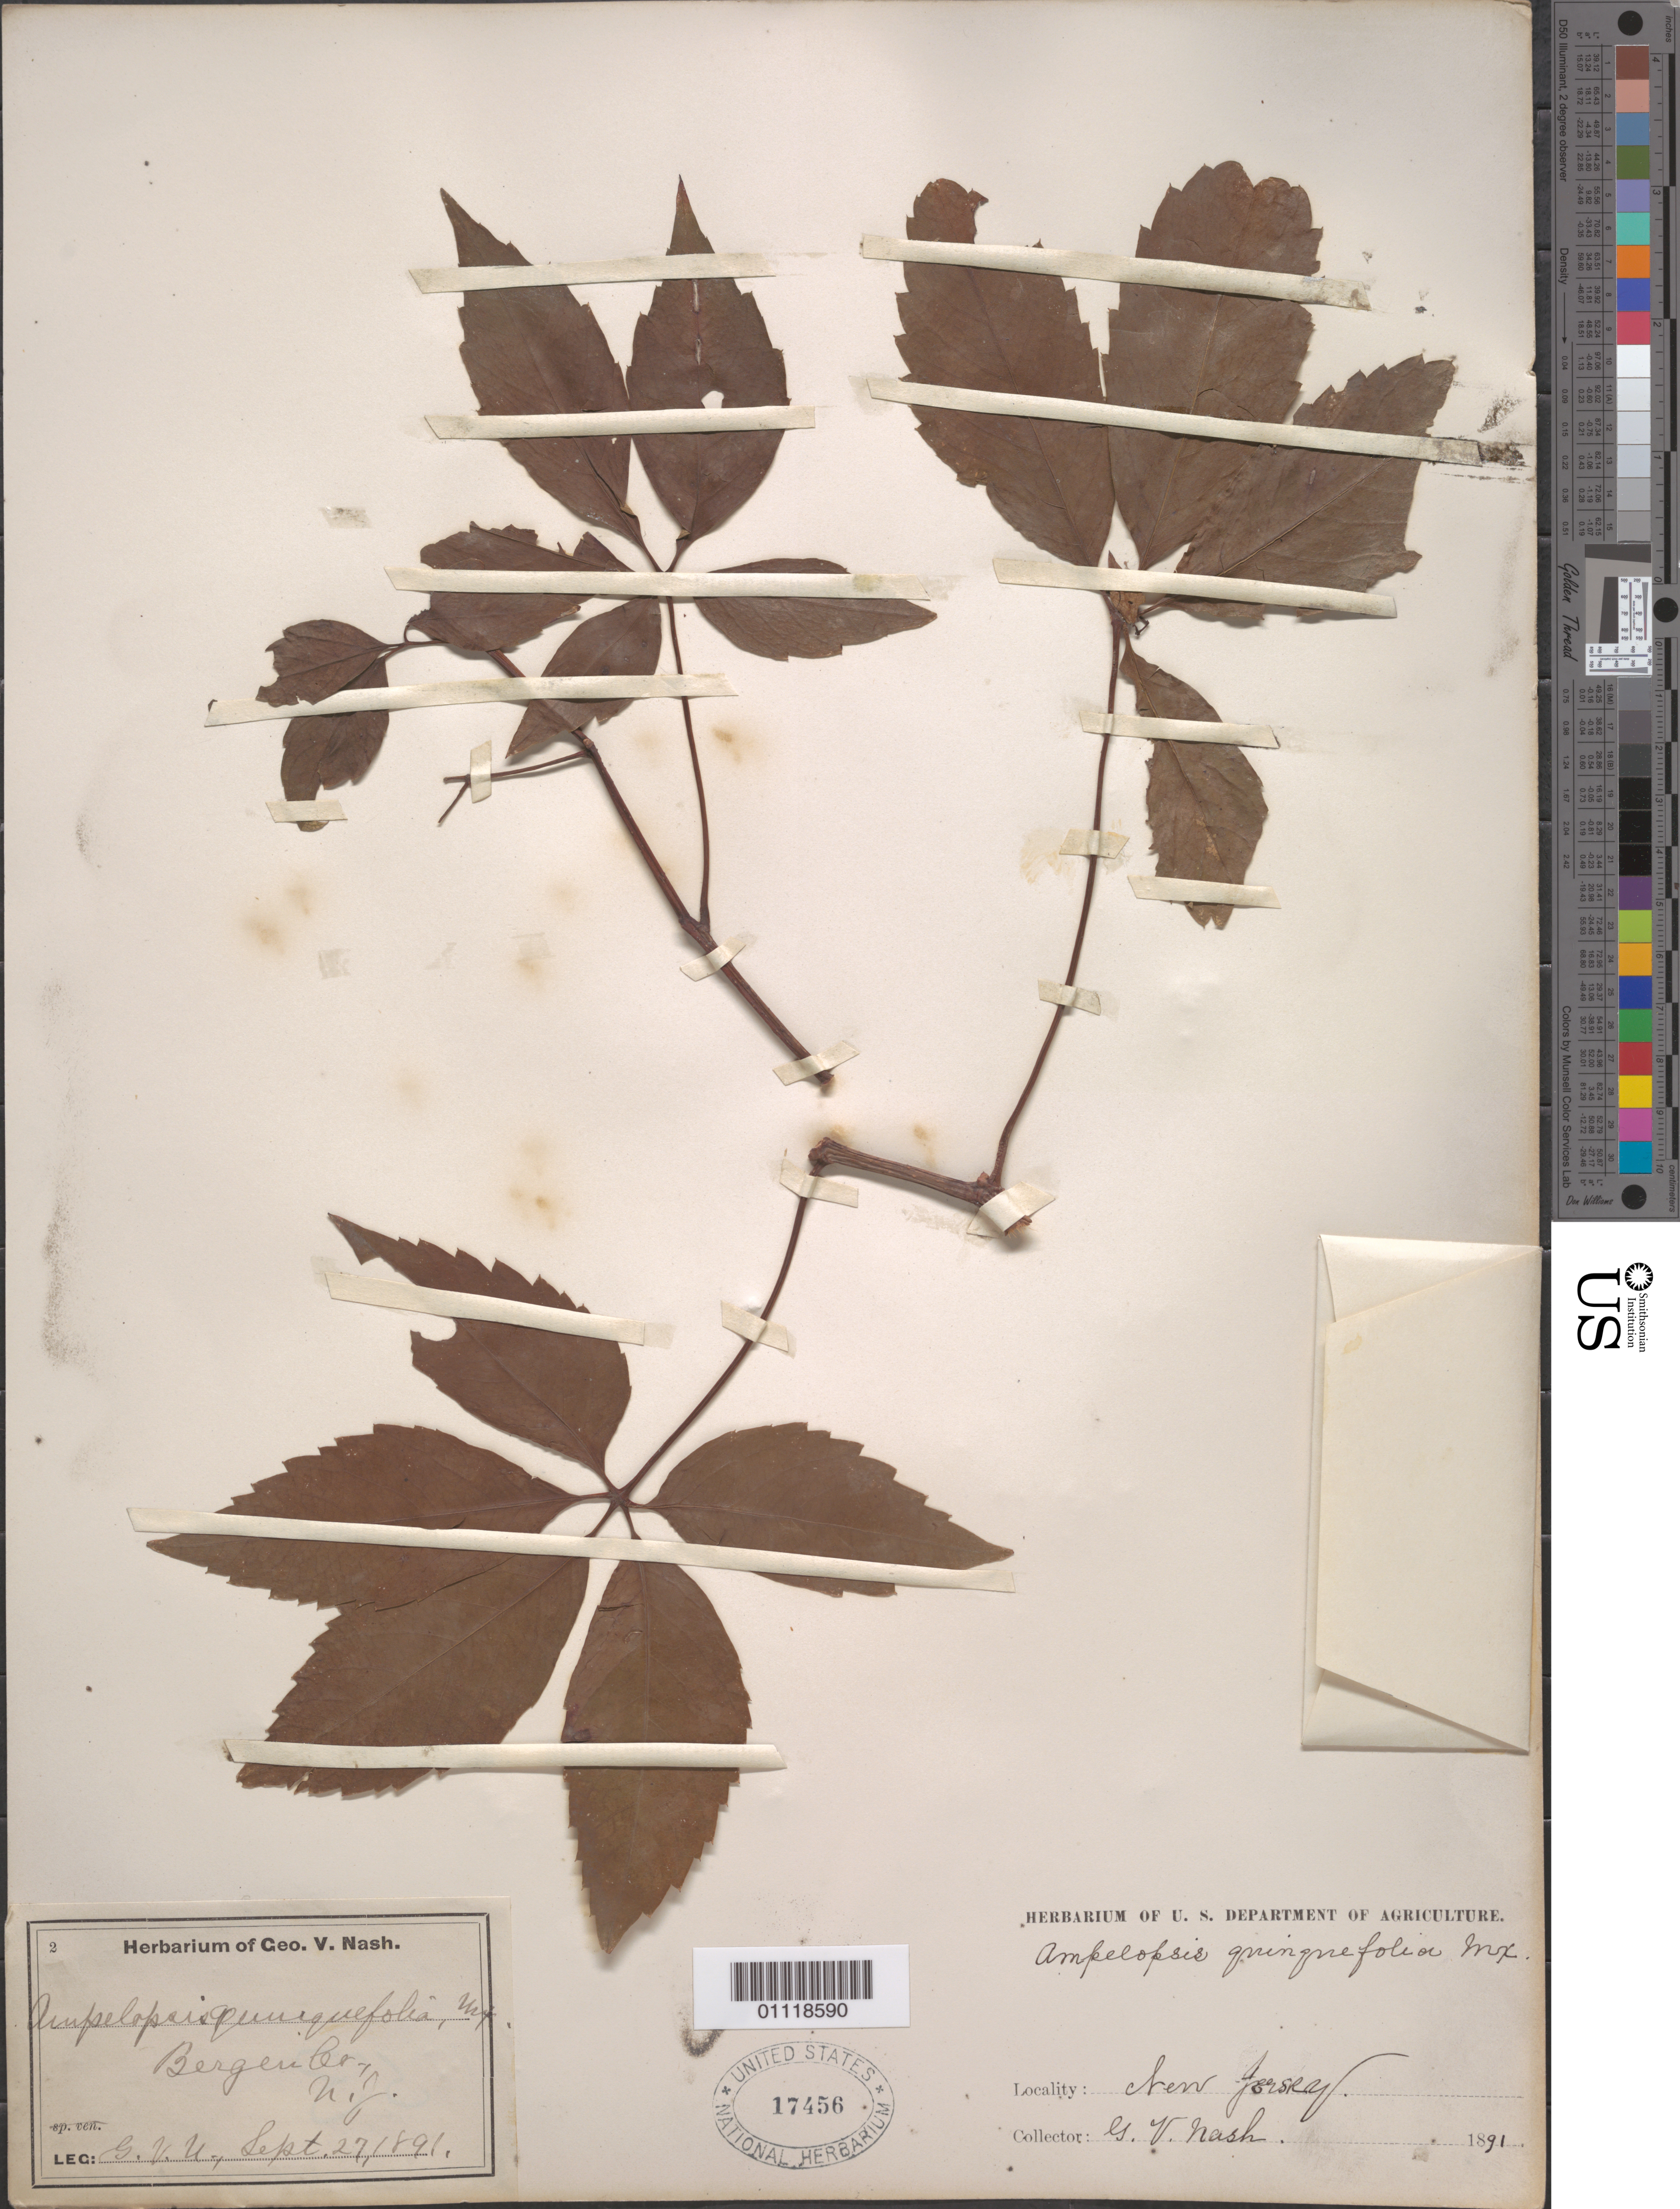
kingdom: Plantae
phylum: Tracheophyta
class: Magnoliopsida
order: Vitales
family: Vitaceae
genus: Parthenocissus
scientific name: Parthenocissus quinquefolia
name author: (L.) Planch.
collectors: G. V. Nash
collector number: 2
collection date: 1891-09-27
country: United States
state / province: New Jersey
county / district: Bergen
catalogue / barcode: US 17456